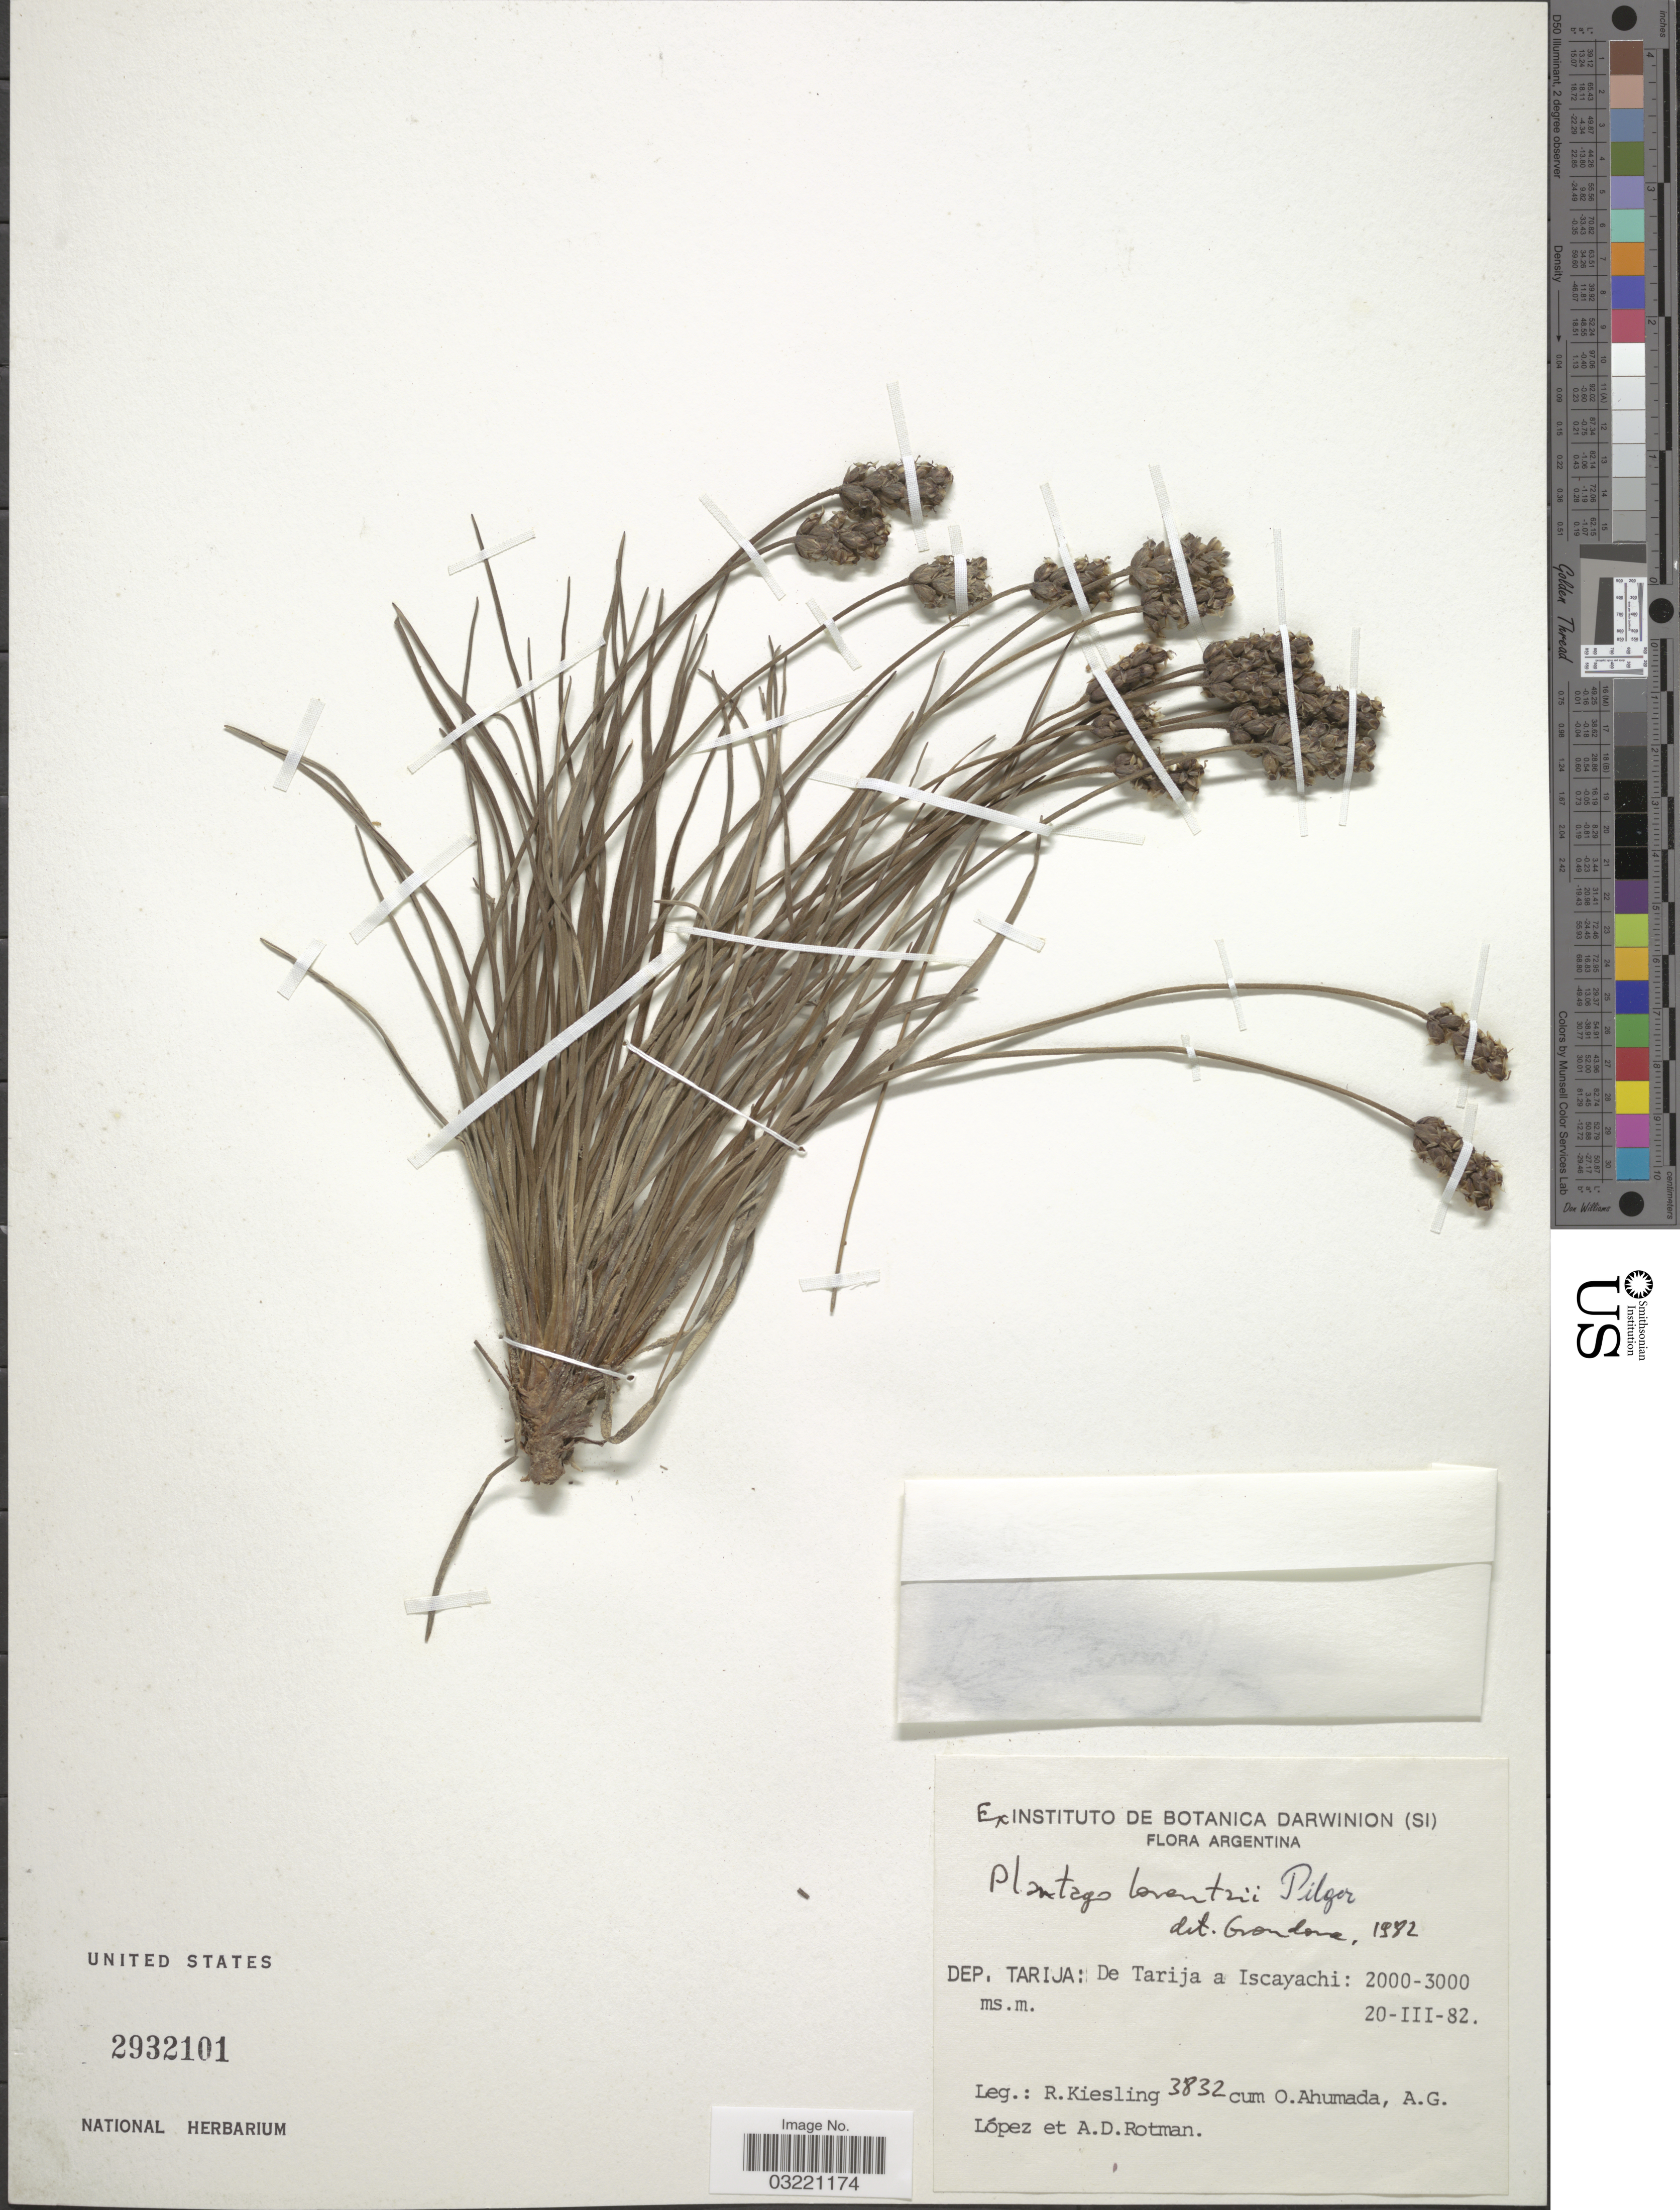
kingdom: Plantae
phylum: Tracheophyta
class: Magnoliopsida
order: Lamiales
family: Plantaginaceae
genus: Plantago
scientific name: Plantago sericea var. lanuginosa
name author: Griseb.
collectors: R. Kiesling, O. Ahumada, A. G. Lopez & A. D. Rotman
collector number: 3832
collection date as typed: Transcribed d/m/y: 20/3/82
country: Argentina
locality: Dep. Tarija: De Tarija a Iscayachi.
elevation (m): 2000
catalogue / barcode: US 2932101